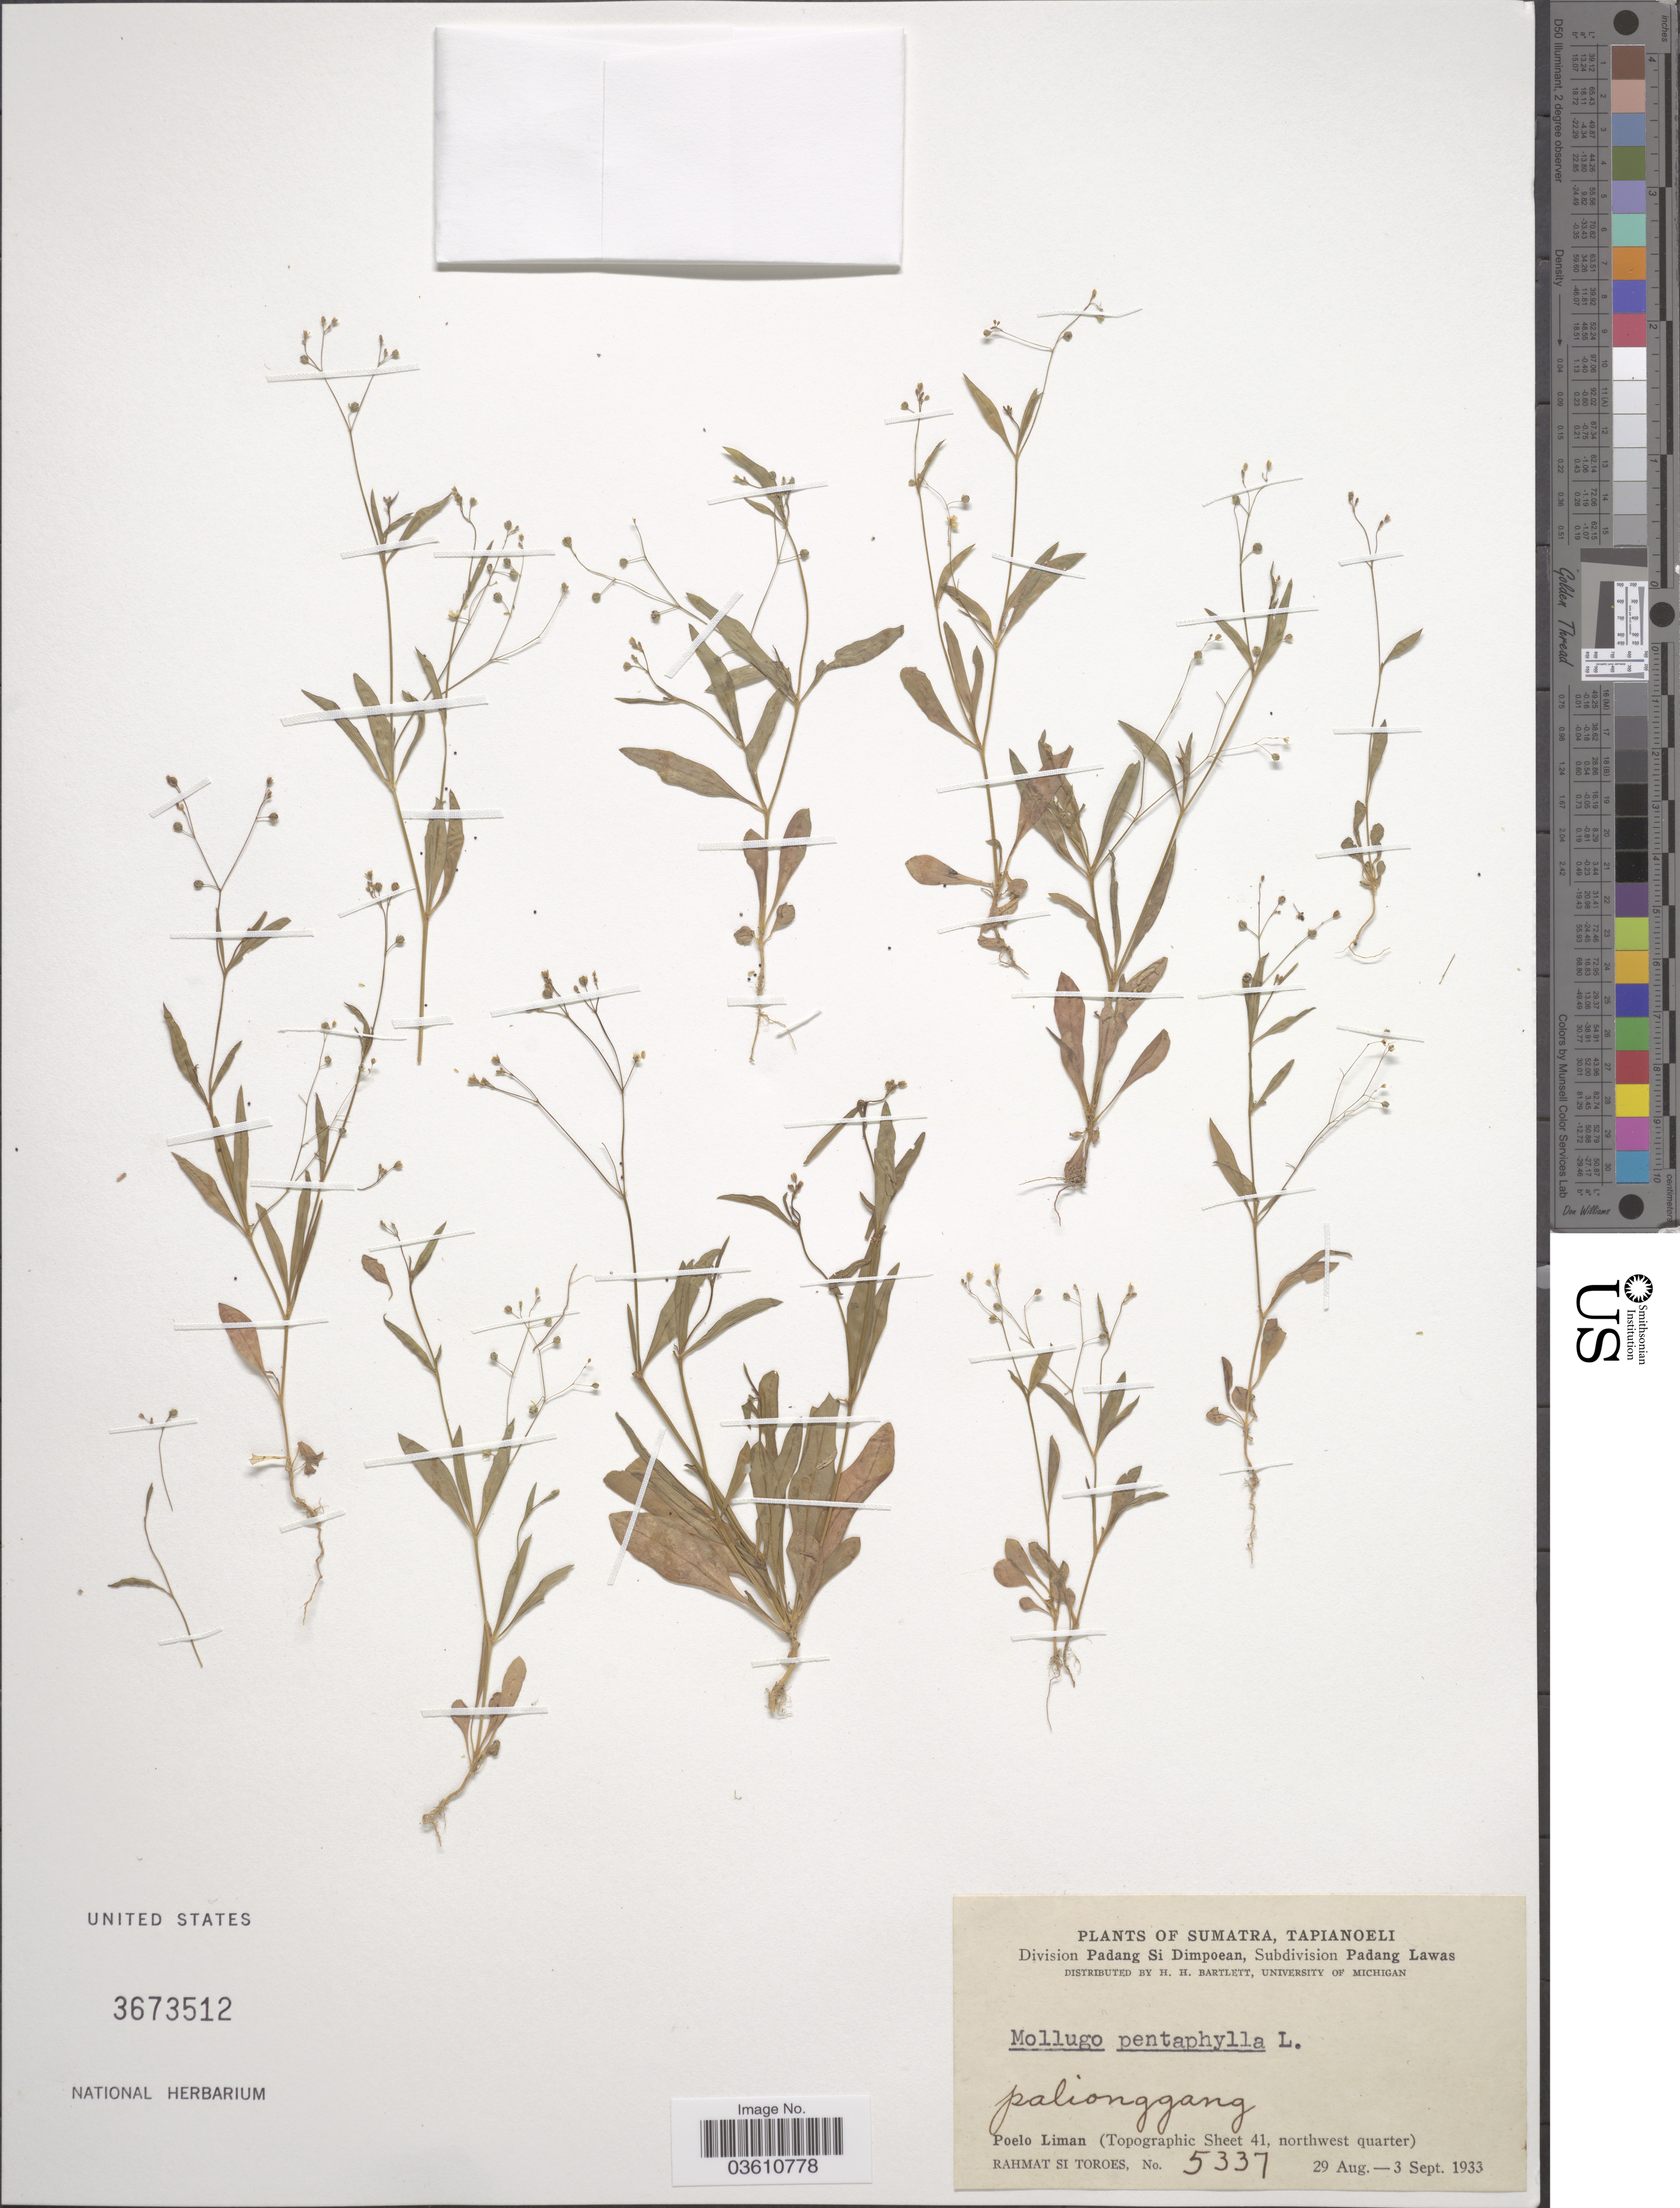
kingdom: Plantae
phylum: Tracheophyta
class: Magnoliopsida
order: Caryophyllales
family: Molluginaceae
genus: Trigastrotheca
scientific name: Trigastrotheca pentaphylla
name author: (L.) Thulin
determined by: Strong, Mark T., (BOT), Smithsonian Institution - National Museum of Natural History (UNITED STATES)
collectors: Rahmat Si Boeea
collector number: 5337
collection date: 1933-08-29/1933-09-03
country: Indonesia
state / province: Sumatra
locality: Tapianoelli Division Padang Si Dimpoean, Subdivision Padang Lawas. Poelo Liman (Topographic Sheet 41, northwest quarter).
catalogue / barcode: US 3673512